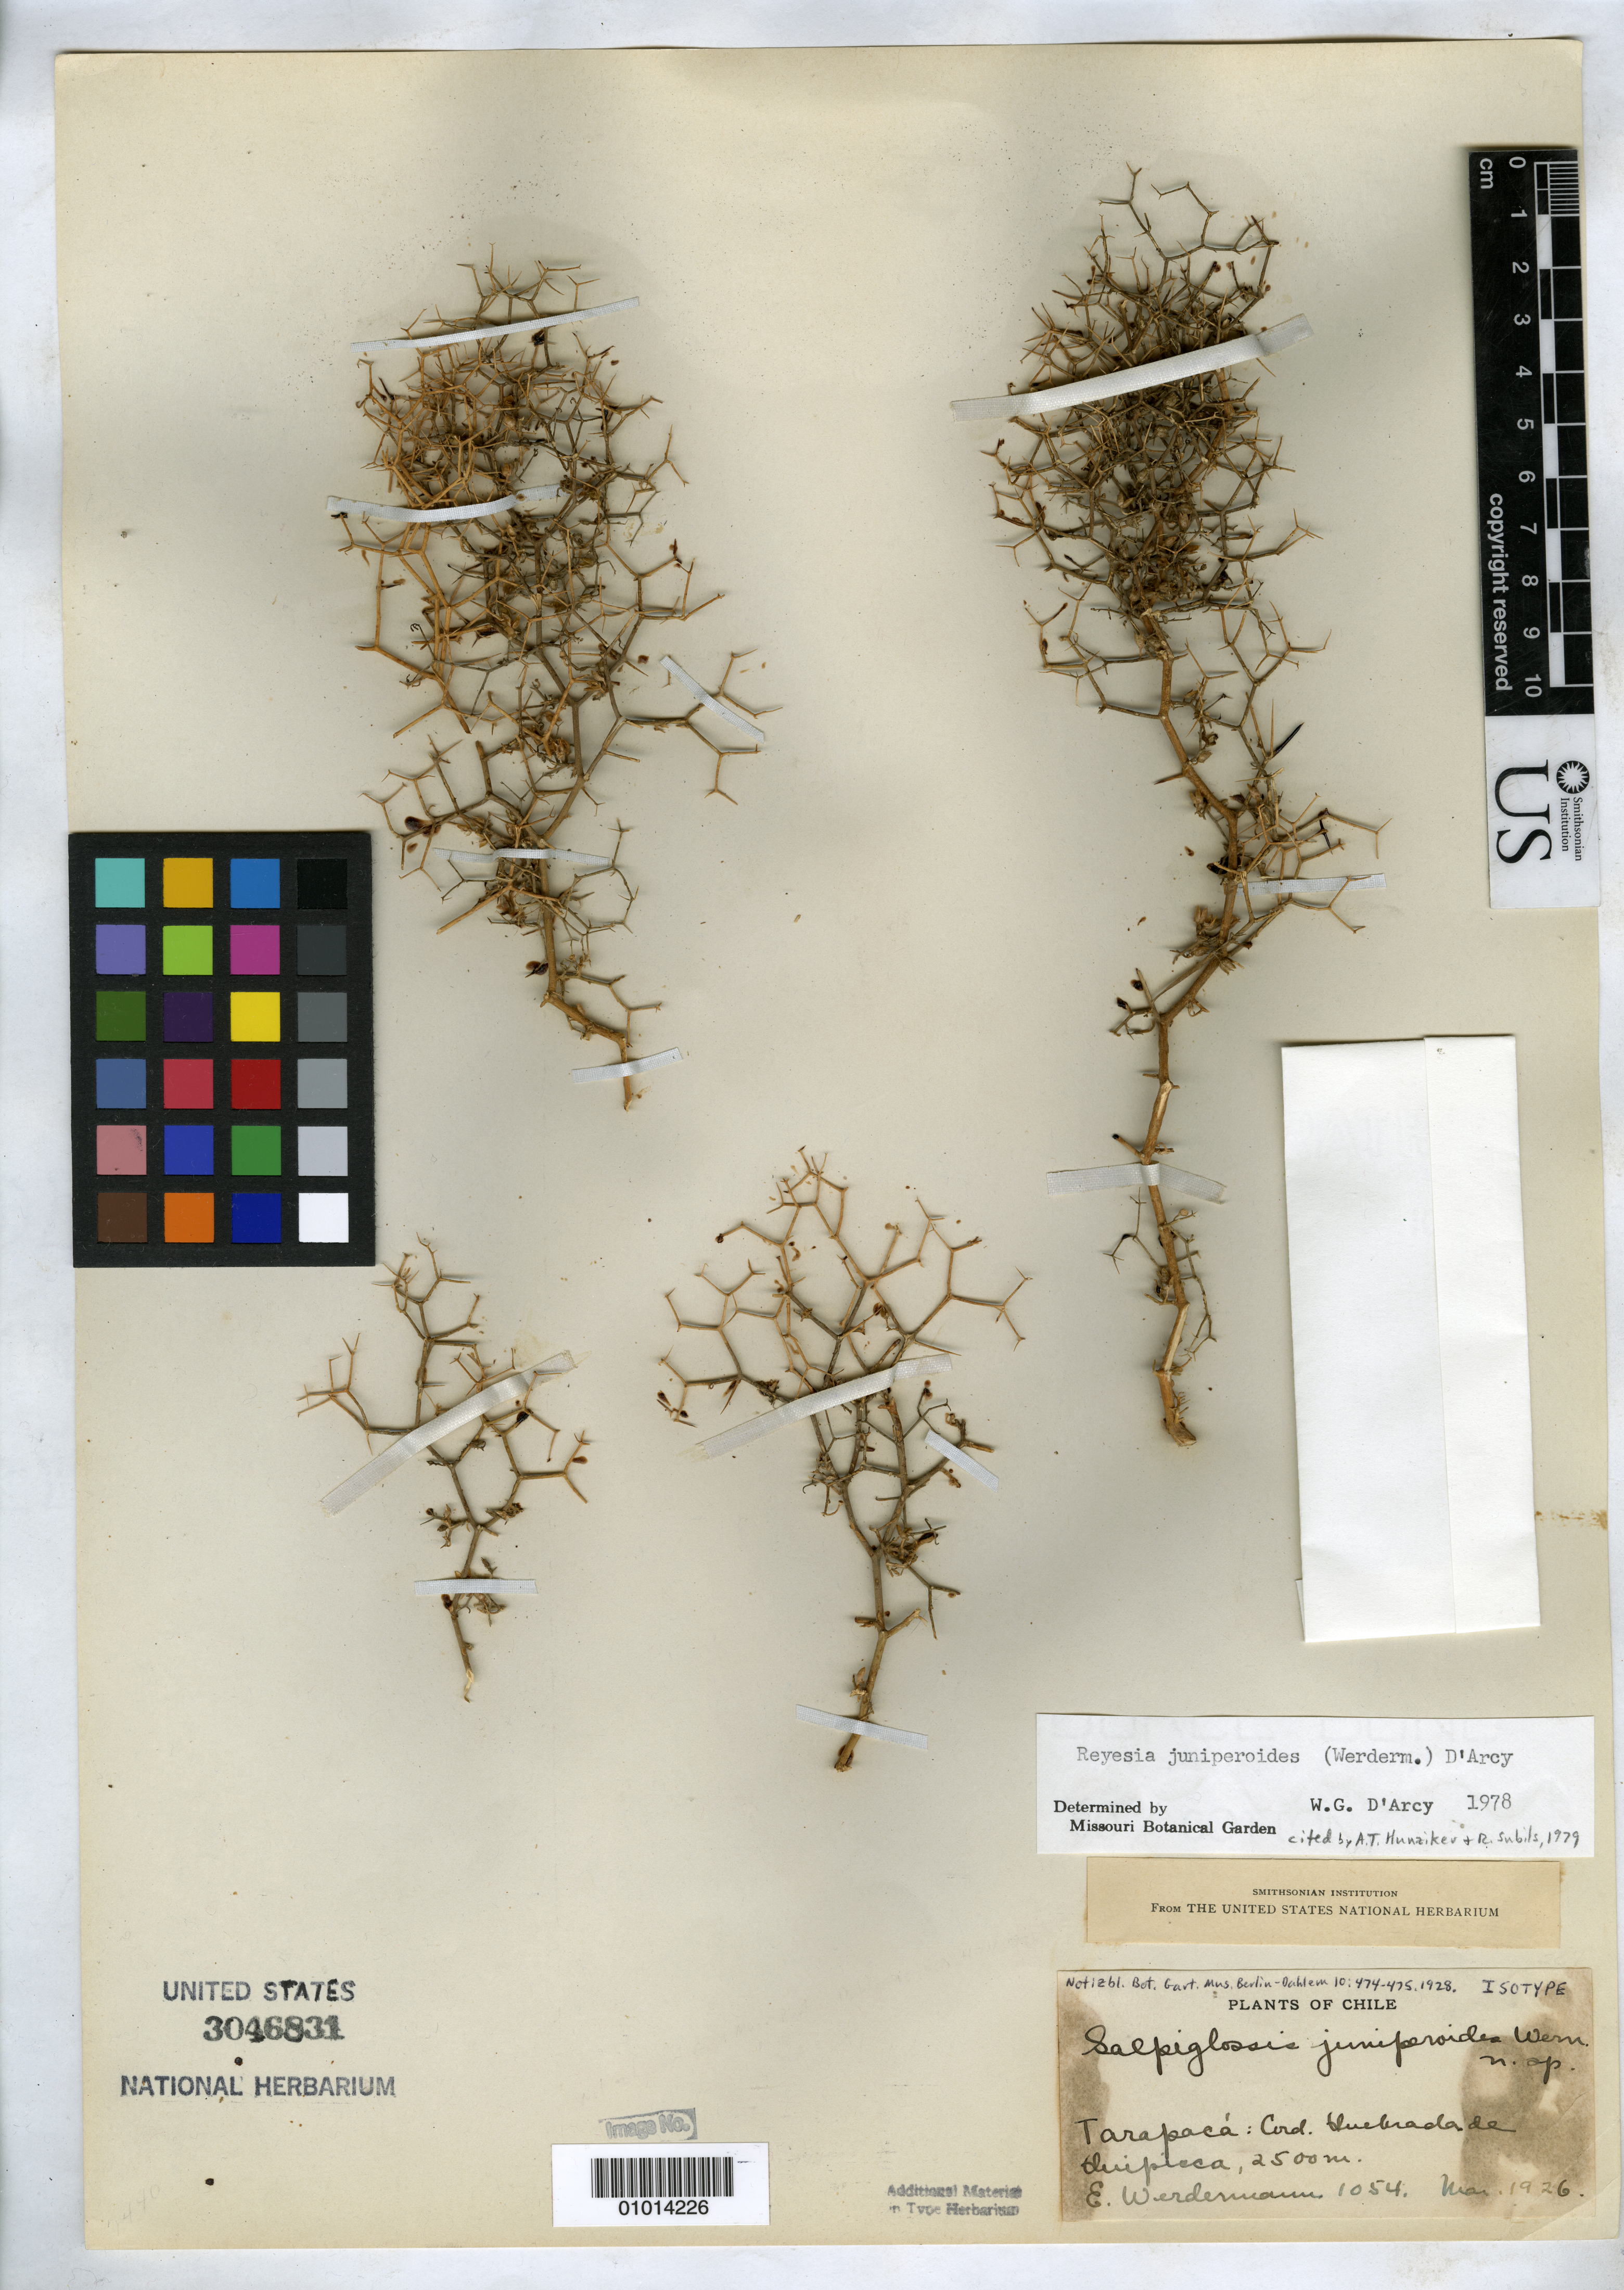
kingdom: Plantae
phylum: Tracheophyta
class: Magnoliopsida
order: Solanales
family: Solanaceae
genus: Salpiglossis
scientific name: Salpiglossis juniperoides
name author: Werderm.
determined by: D'Arcy, W. G.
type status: Isotype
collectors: E. Werdermann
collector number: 1054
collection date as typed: Mar 1926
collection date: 1926-03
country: Chile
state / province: Tarapacá (I)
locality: Cord. Quebrada de Quipisca.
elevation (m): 2500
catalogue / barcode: US 3046831